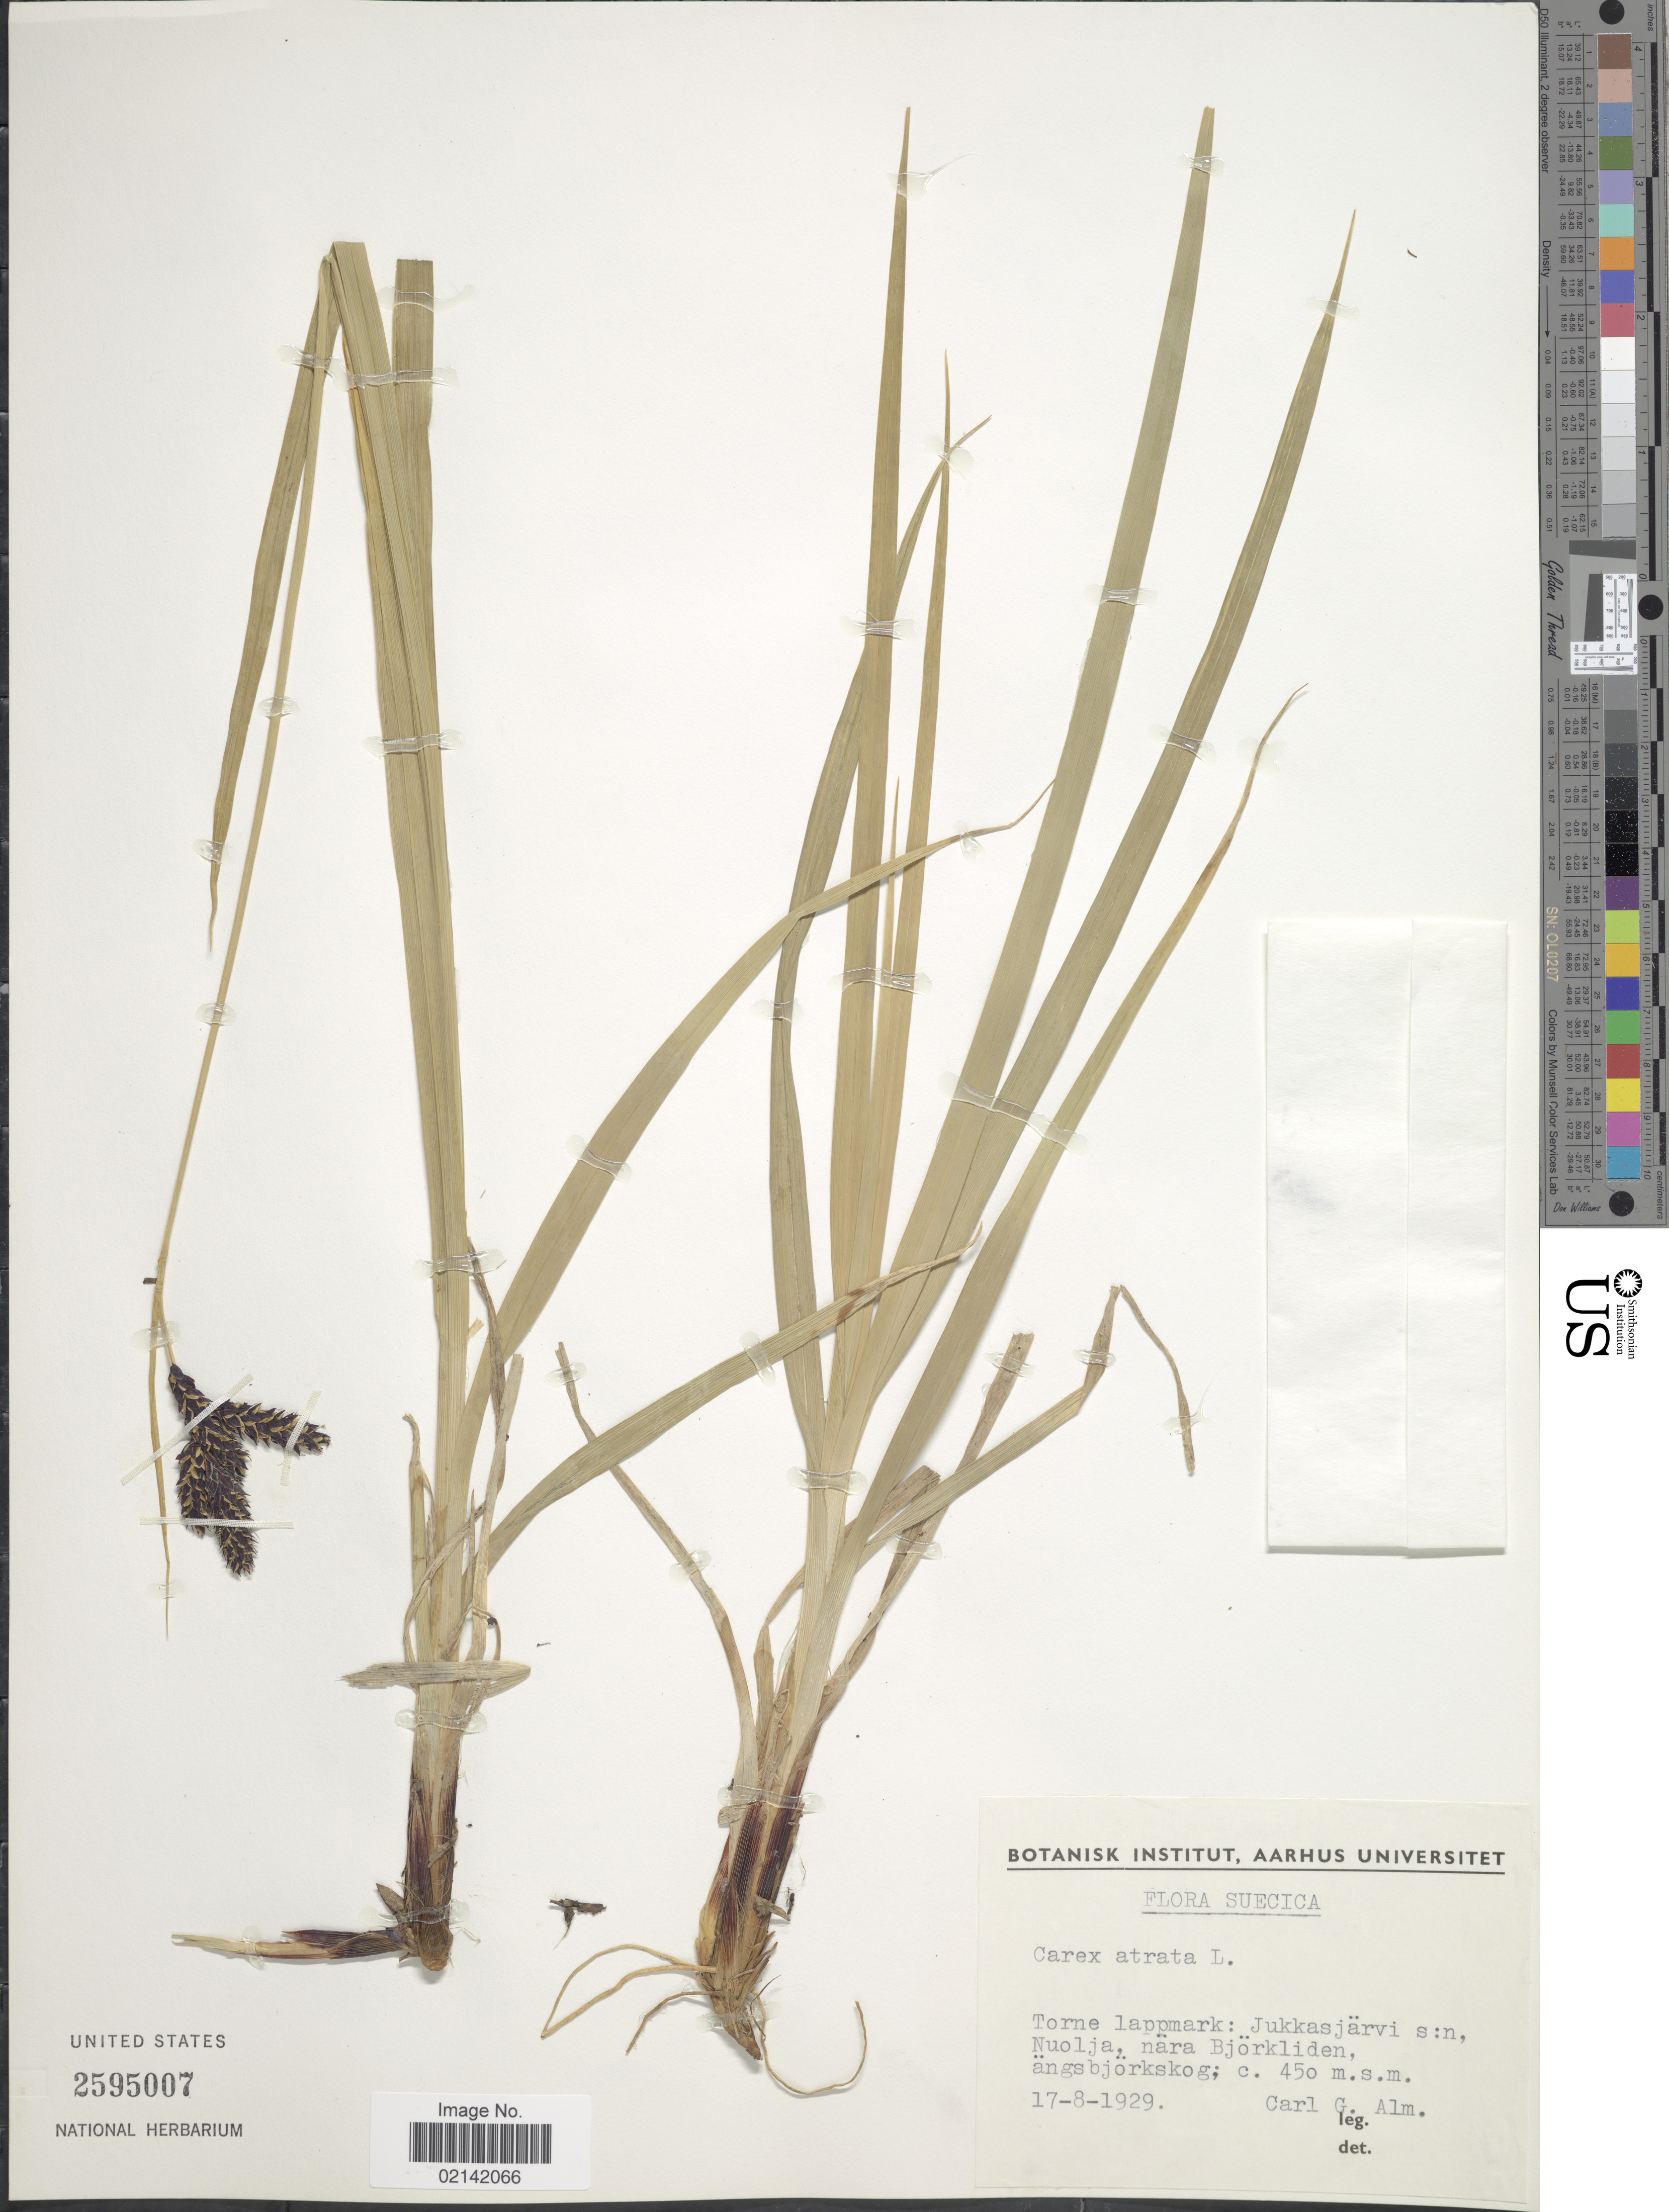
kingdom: Plantae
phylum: Tracheophyta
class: Liliopsida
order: Poales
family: Cyperaceae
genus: Carex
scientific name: Carex atrata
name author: L.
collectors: C. G. Alm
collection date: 1929-08-17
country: Sweden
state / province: Norrbotten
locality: Suecica, Torne Lappmark: Jukkasjarvi s:n Nuolja, nara Bjorkliden, Angsbjorkskog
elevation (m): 450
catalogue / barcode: US 2595007